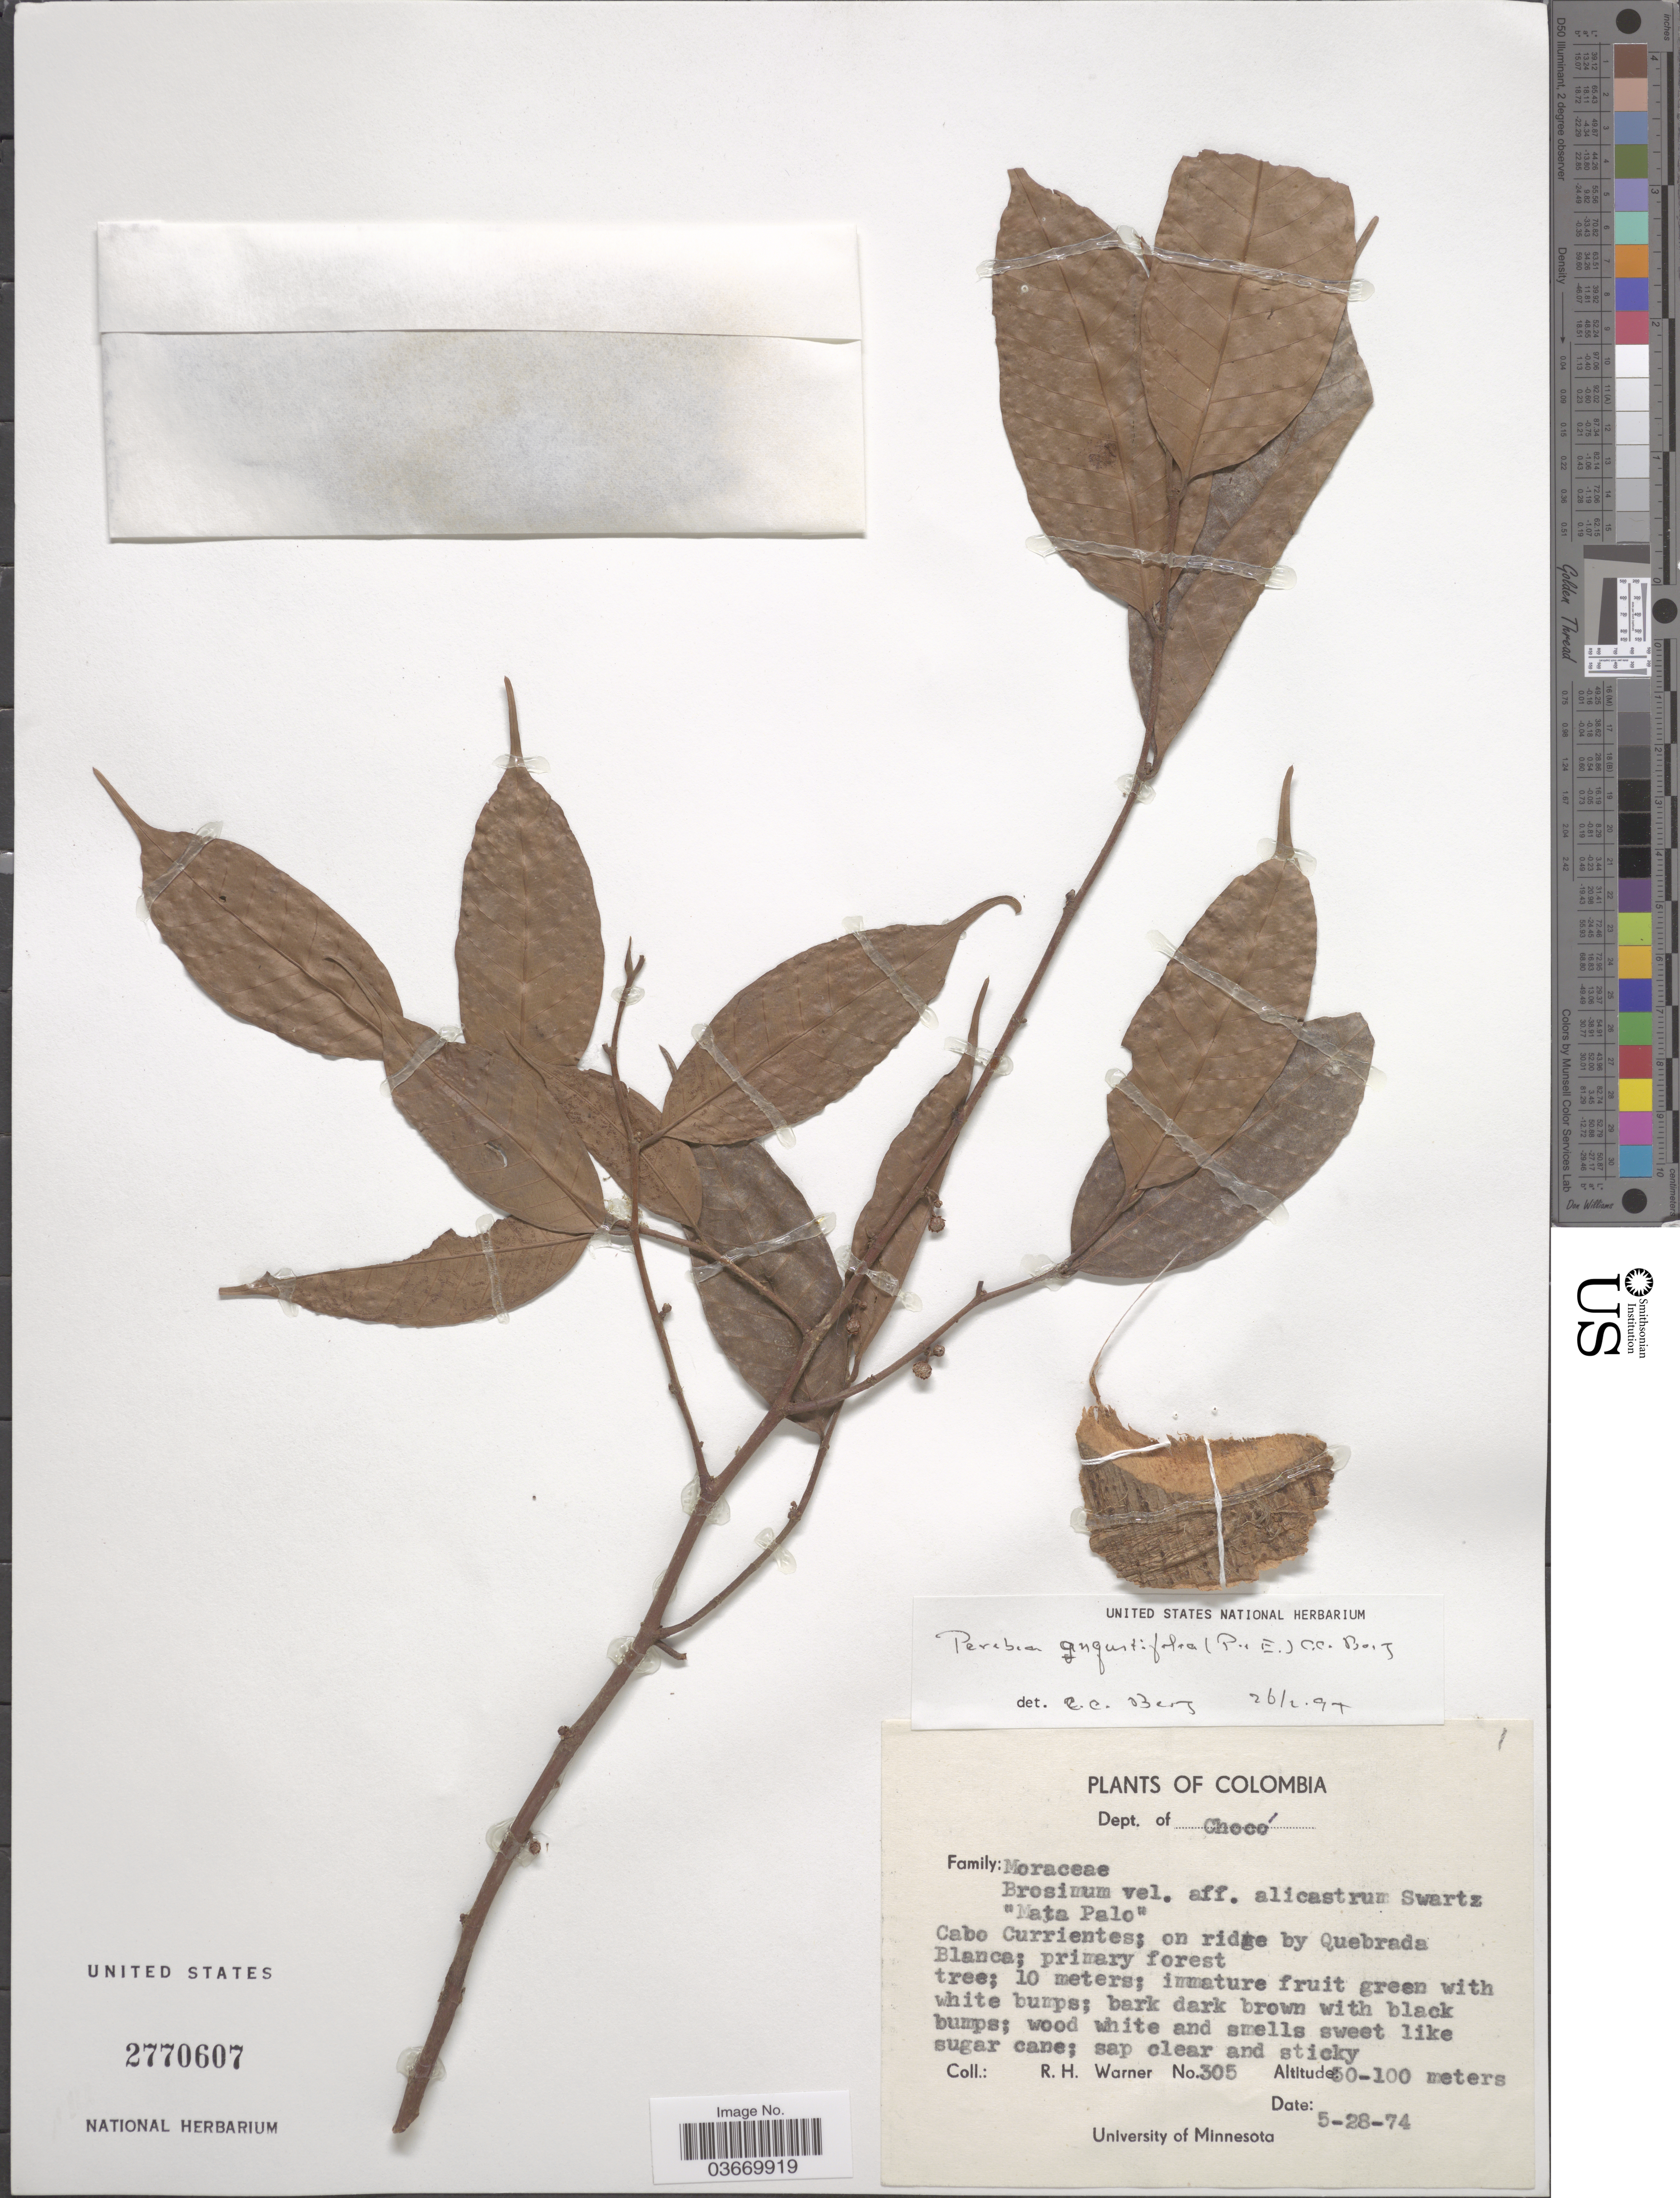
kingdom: Plantae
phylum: Tracheophyta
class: Magnoliopsida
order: Rosales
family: Moraceae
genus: Perebea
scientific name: Perebea angustifolia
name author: (Poepp. & Endl.) C.C. Berg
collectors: R. H. Warner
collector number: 305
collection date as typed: Transcribed d/m/y: 28/5/74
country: Colombia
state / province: Chocó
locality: Dept. of Chocó. Cabo Currientes; on ridge by Quebrada Blanca.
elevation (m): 50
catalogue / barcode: US 2770607